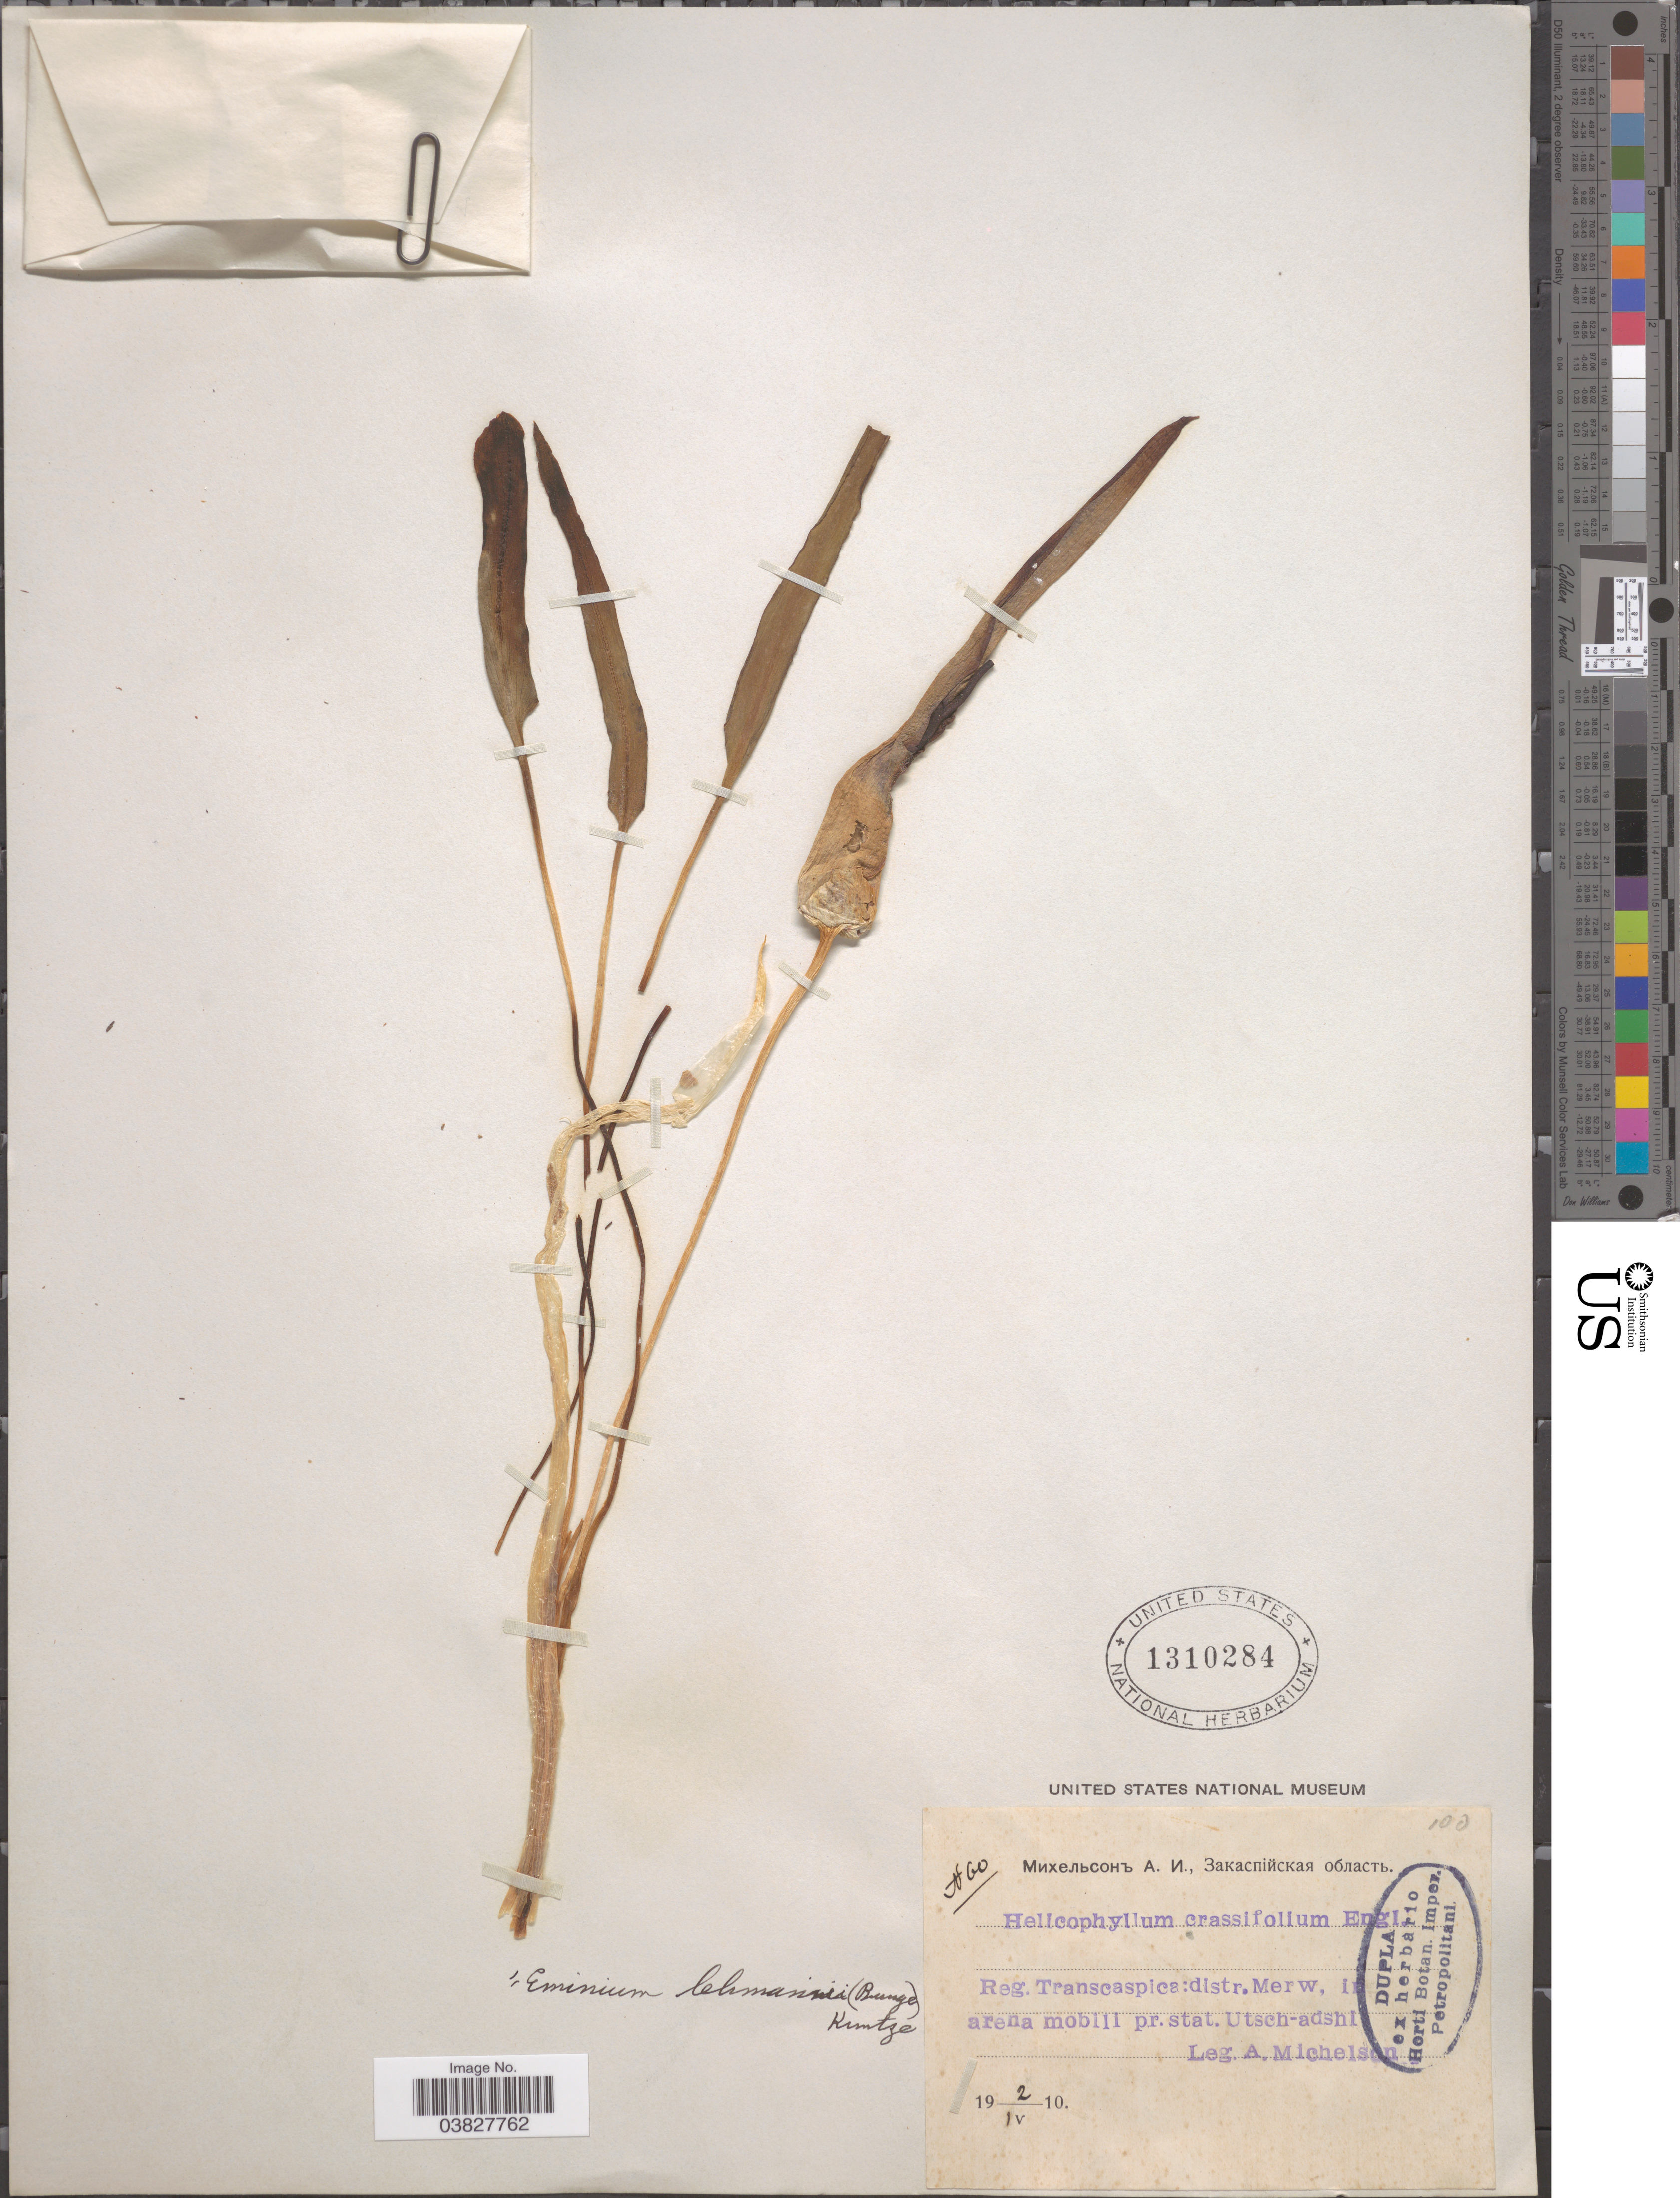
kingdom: Plantae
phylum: Tracheophyta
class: Liliopsida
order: Alismatales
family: Araceae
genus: Eminium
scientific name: Eminium lehmannii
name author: (Bunge) Kuntze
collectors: A. Michelson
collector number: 60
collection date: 1910-04-02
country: Turkmenistan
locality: Reg. Transcaspica: distr. Merw, in arena moblil pr. stat. Utsch-adshi.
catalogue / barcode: US 1310284